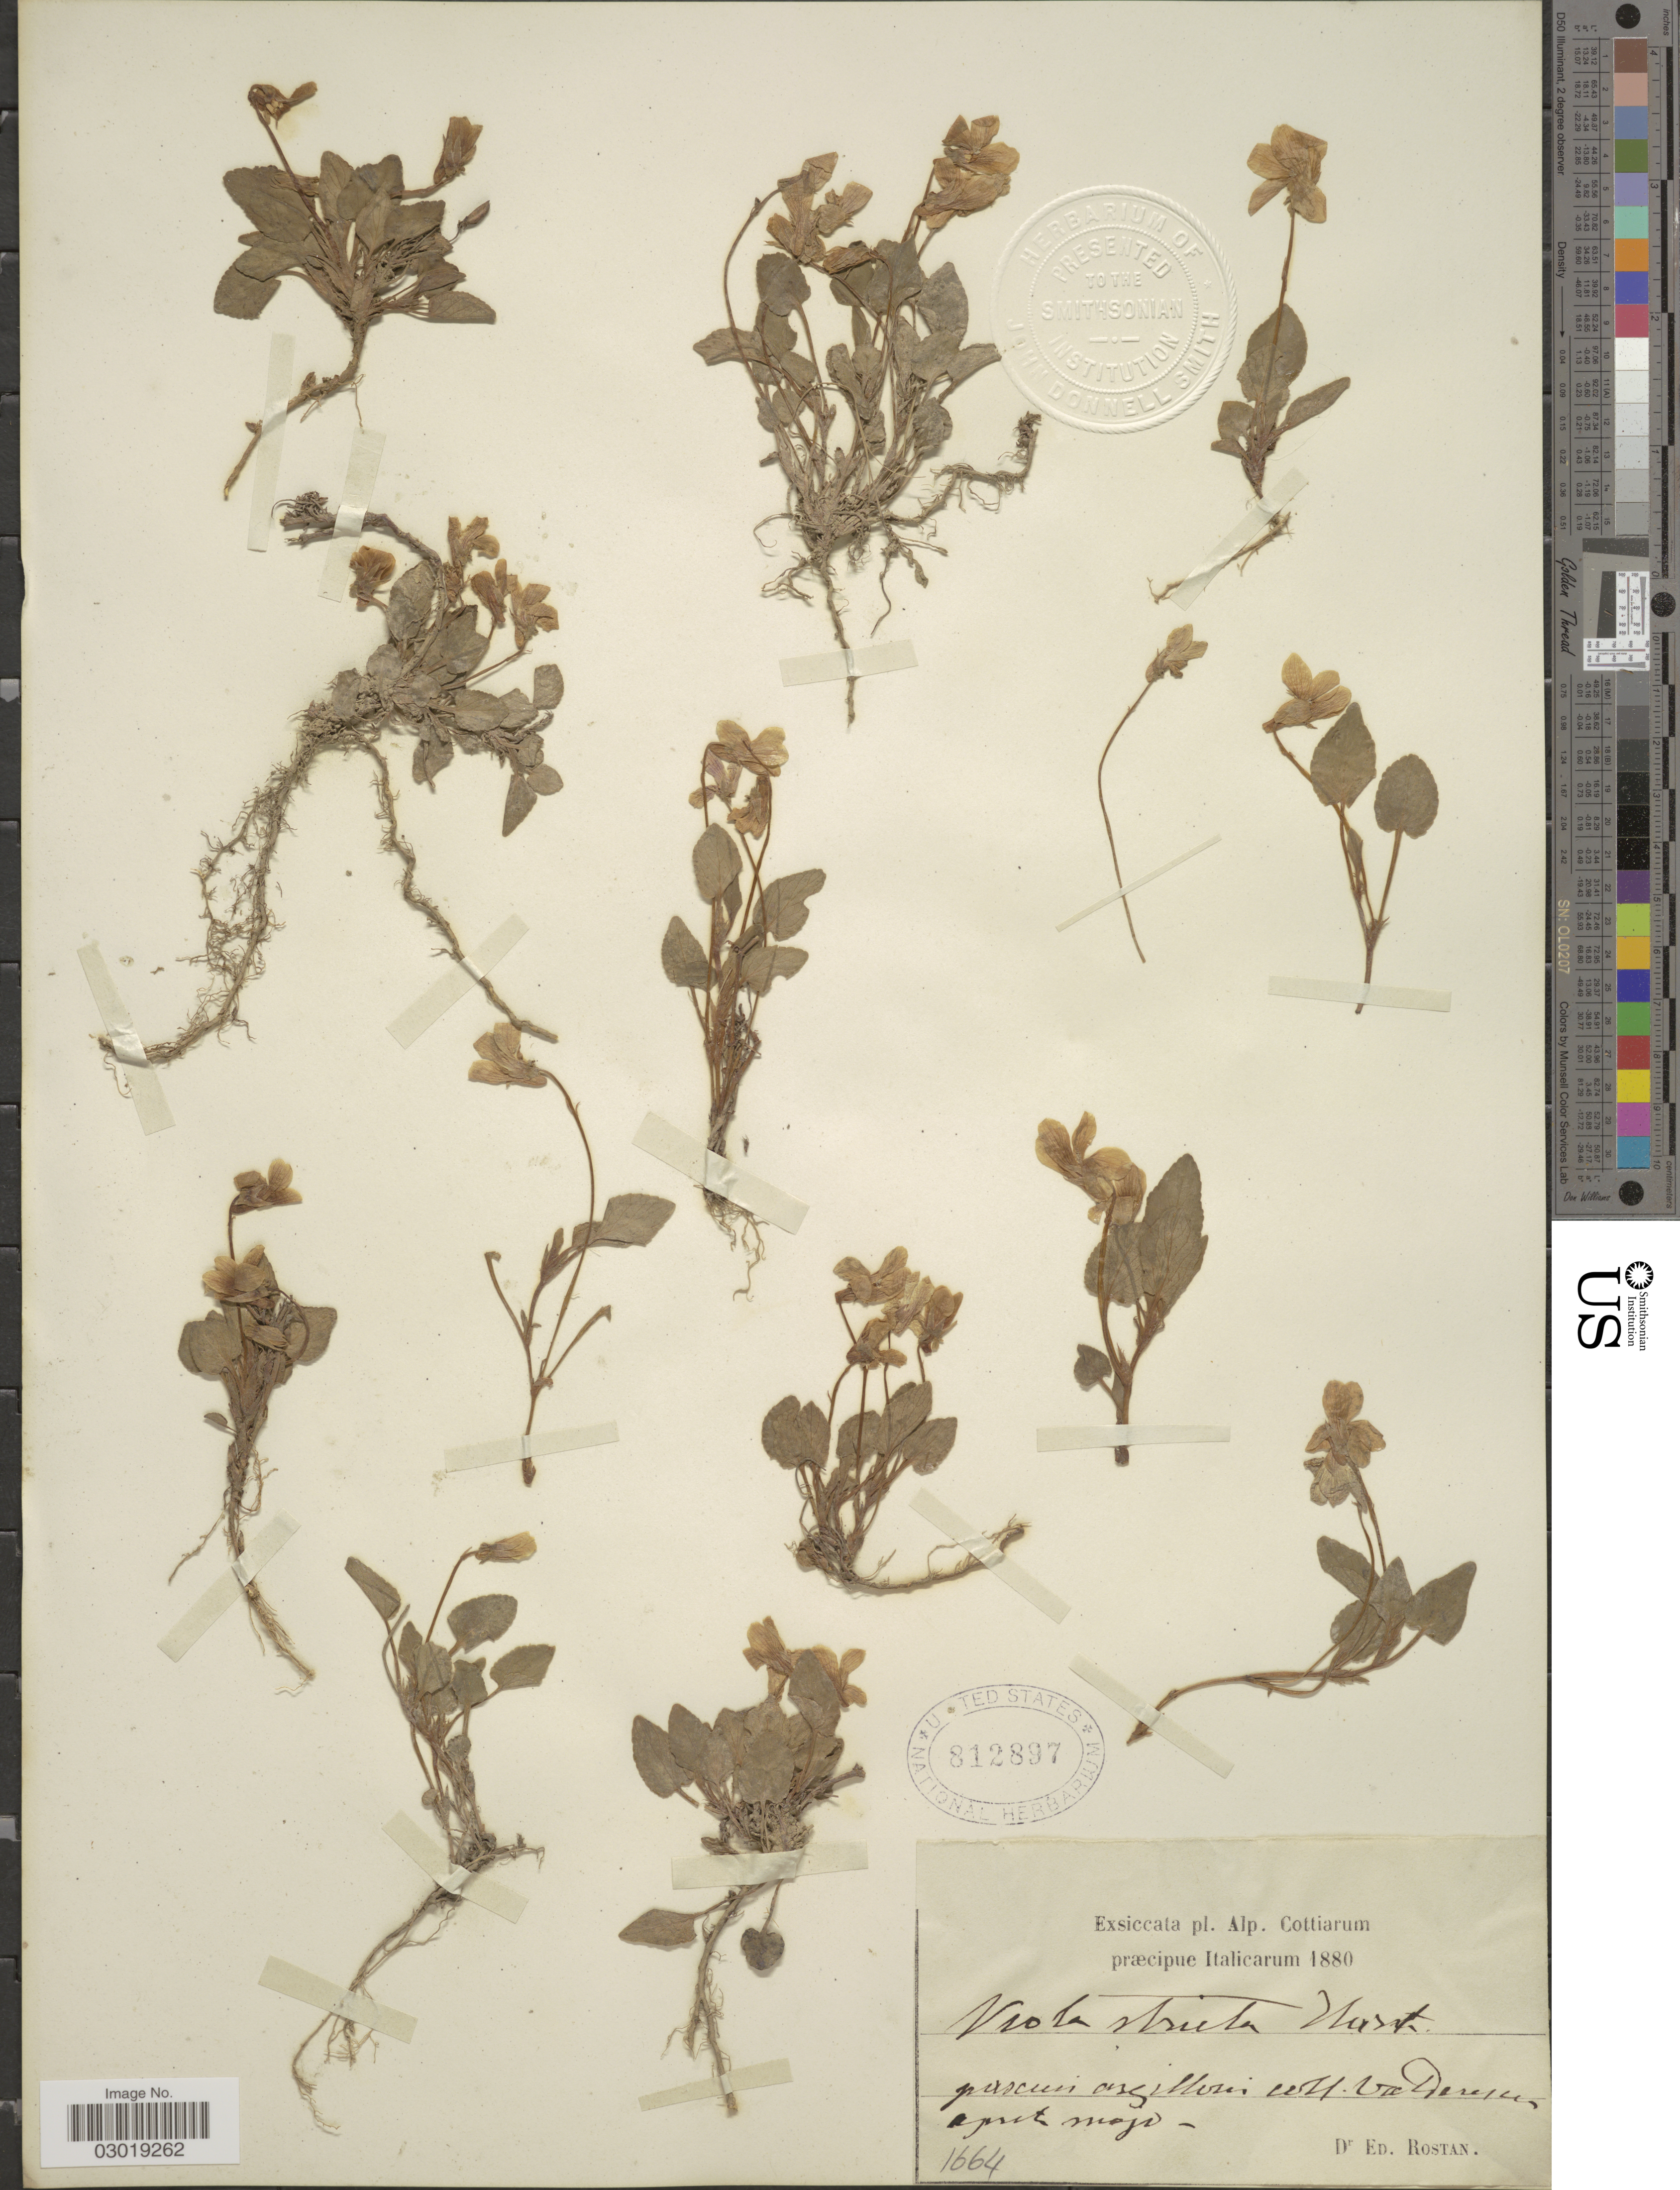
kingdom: Plantae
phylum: Tracheophyta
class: Magnoliopsida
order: Malpighiales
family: Violaceae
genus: Viola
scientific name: Viola stricta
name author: (Vent.) Poir.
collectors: E. Rostan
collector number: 1664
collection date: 1880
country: Italy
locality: Italicarum, pxscuis [interpreted] axzillossi [interpreted] coff [interpreted]. Vac [interpreted] Derevu [interpreted], apret [interpreted] maja [interpreted].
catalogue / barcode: US 812897